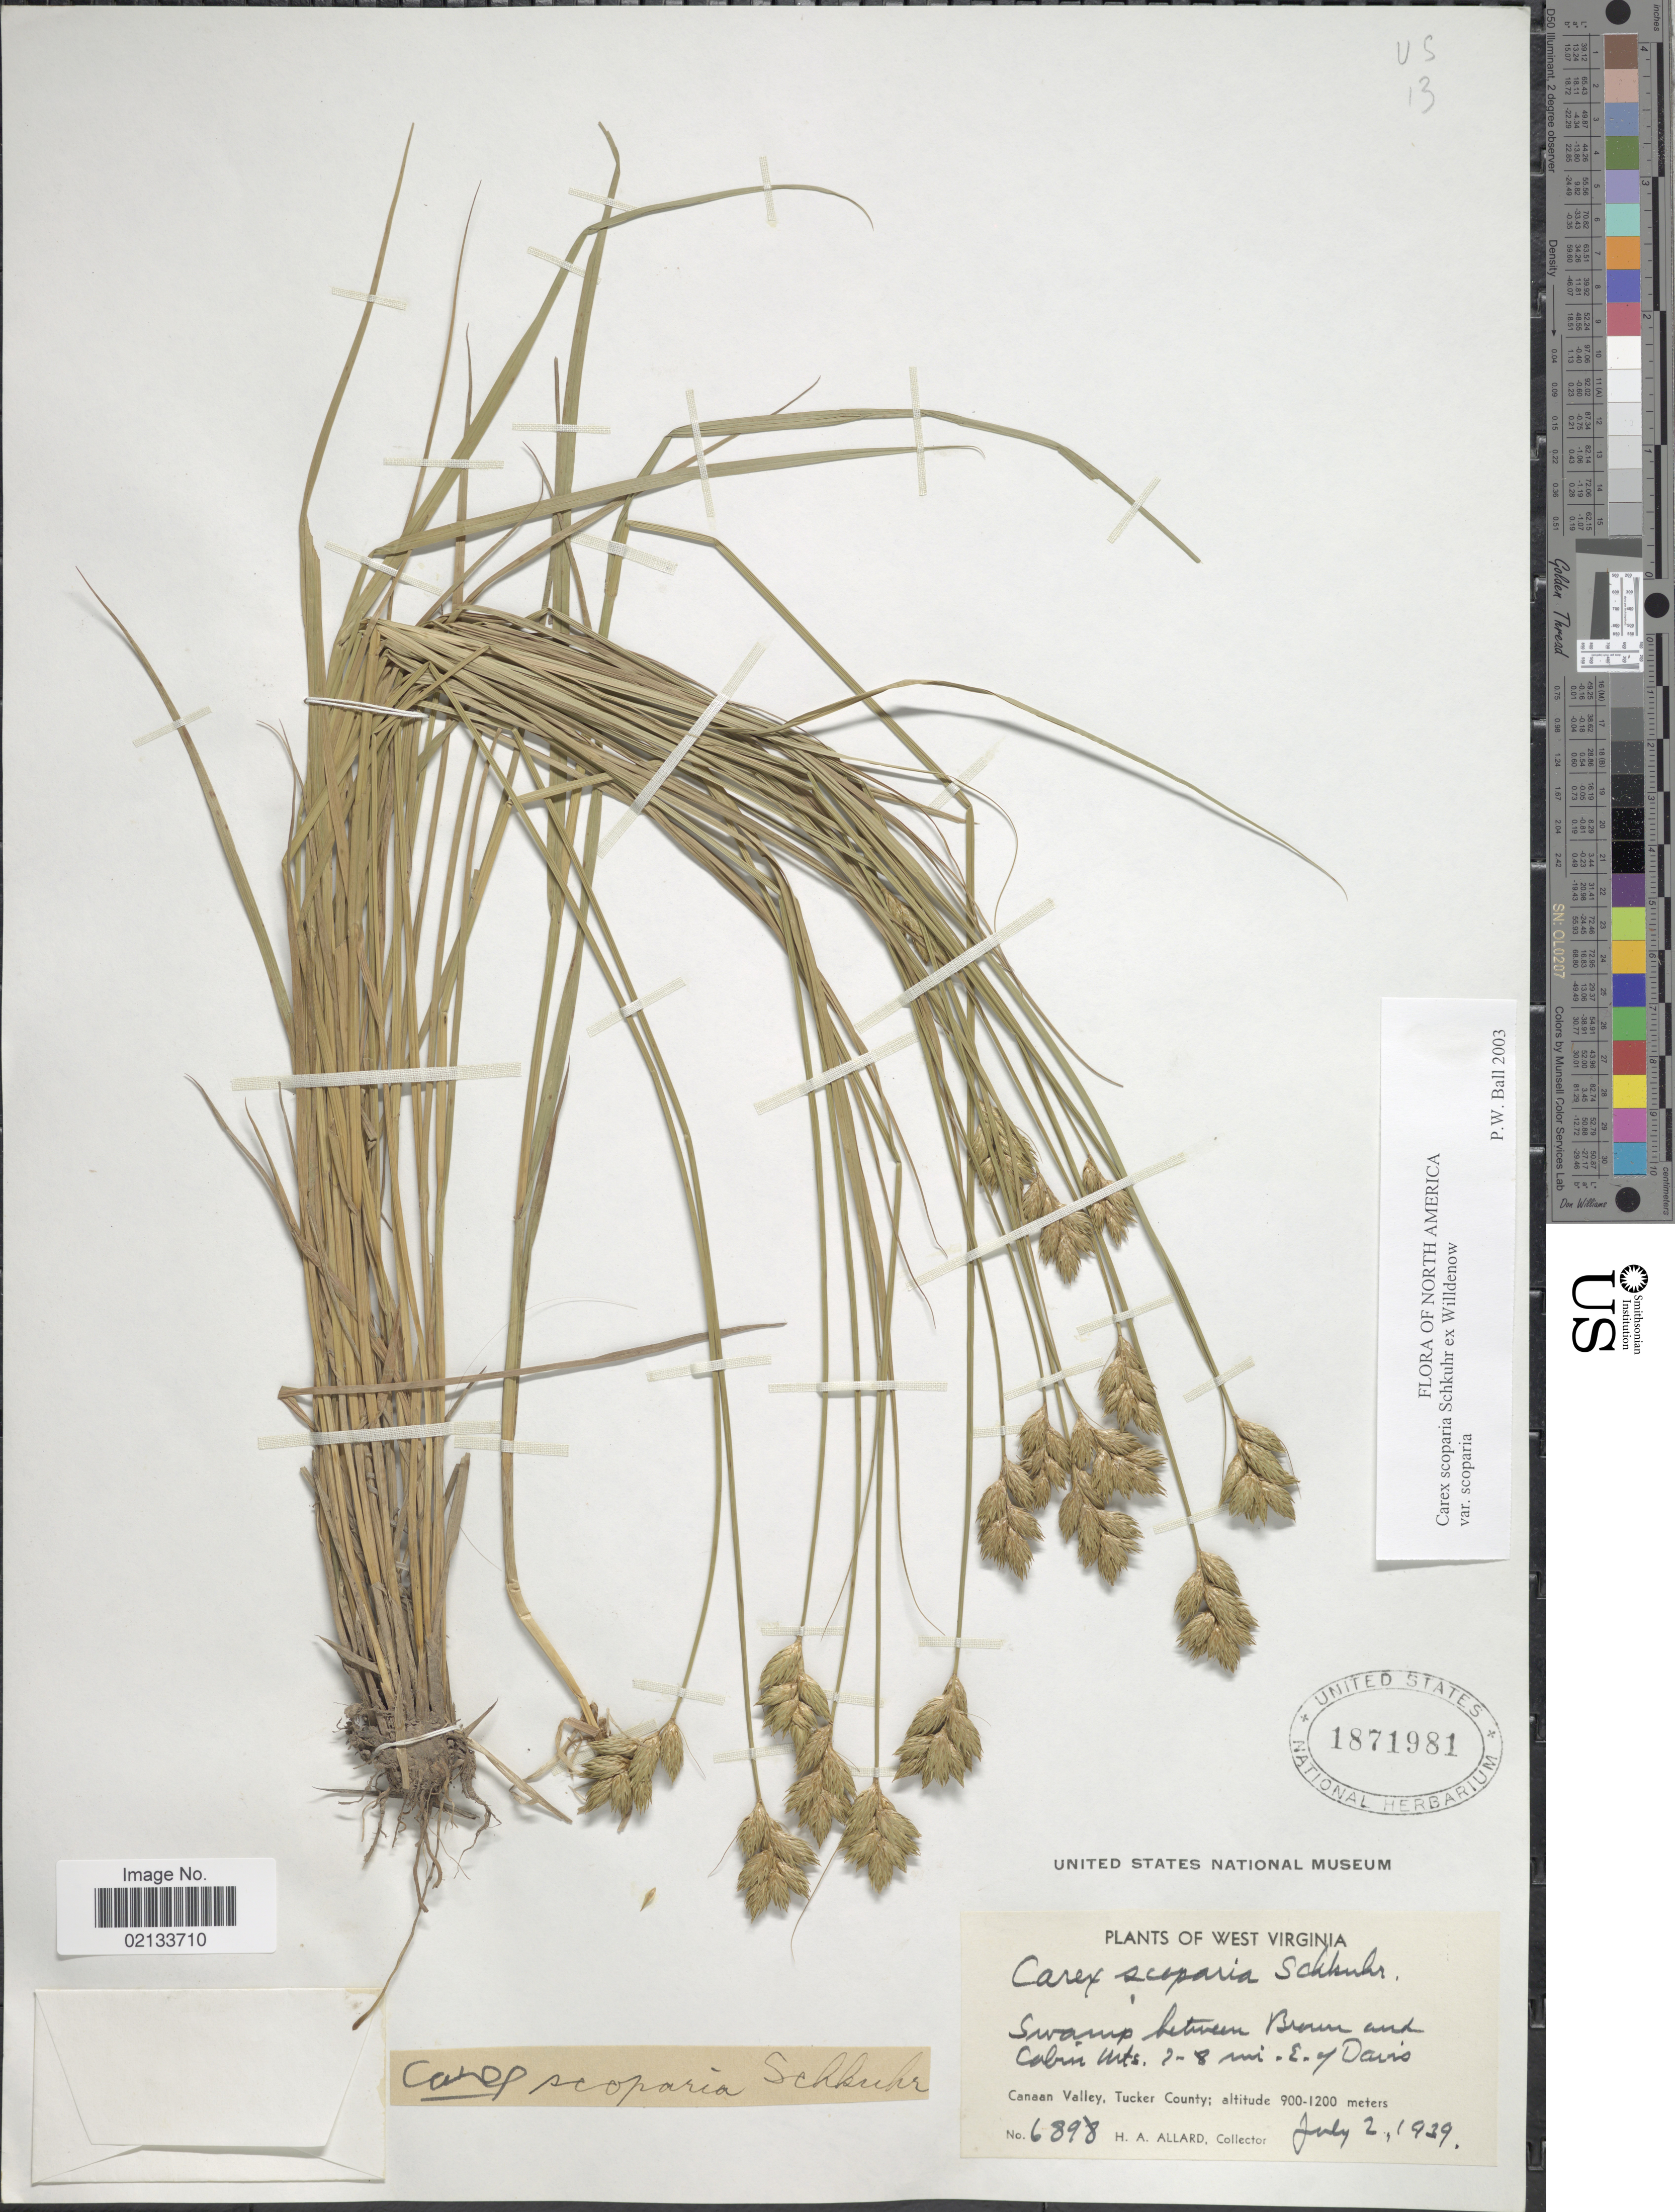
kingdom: Plantae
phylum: Tracheophyta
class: Liliopsida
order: Poales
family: Cyperaceae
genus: Carex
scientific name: Carex scoparia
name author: Schkuhr ex Willd.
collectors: H. A. Allard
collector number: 6898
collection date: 1939-07-02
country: United States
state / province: West Virginia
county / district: Tucker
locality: Swamp between Brown and Cabin Mts, 7-8 mi E of Davis, Canaan Valley, Tucker County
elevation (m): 900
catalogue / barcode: US 1871981